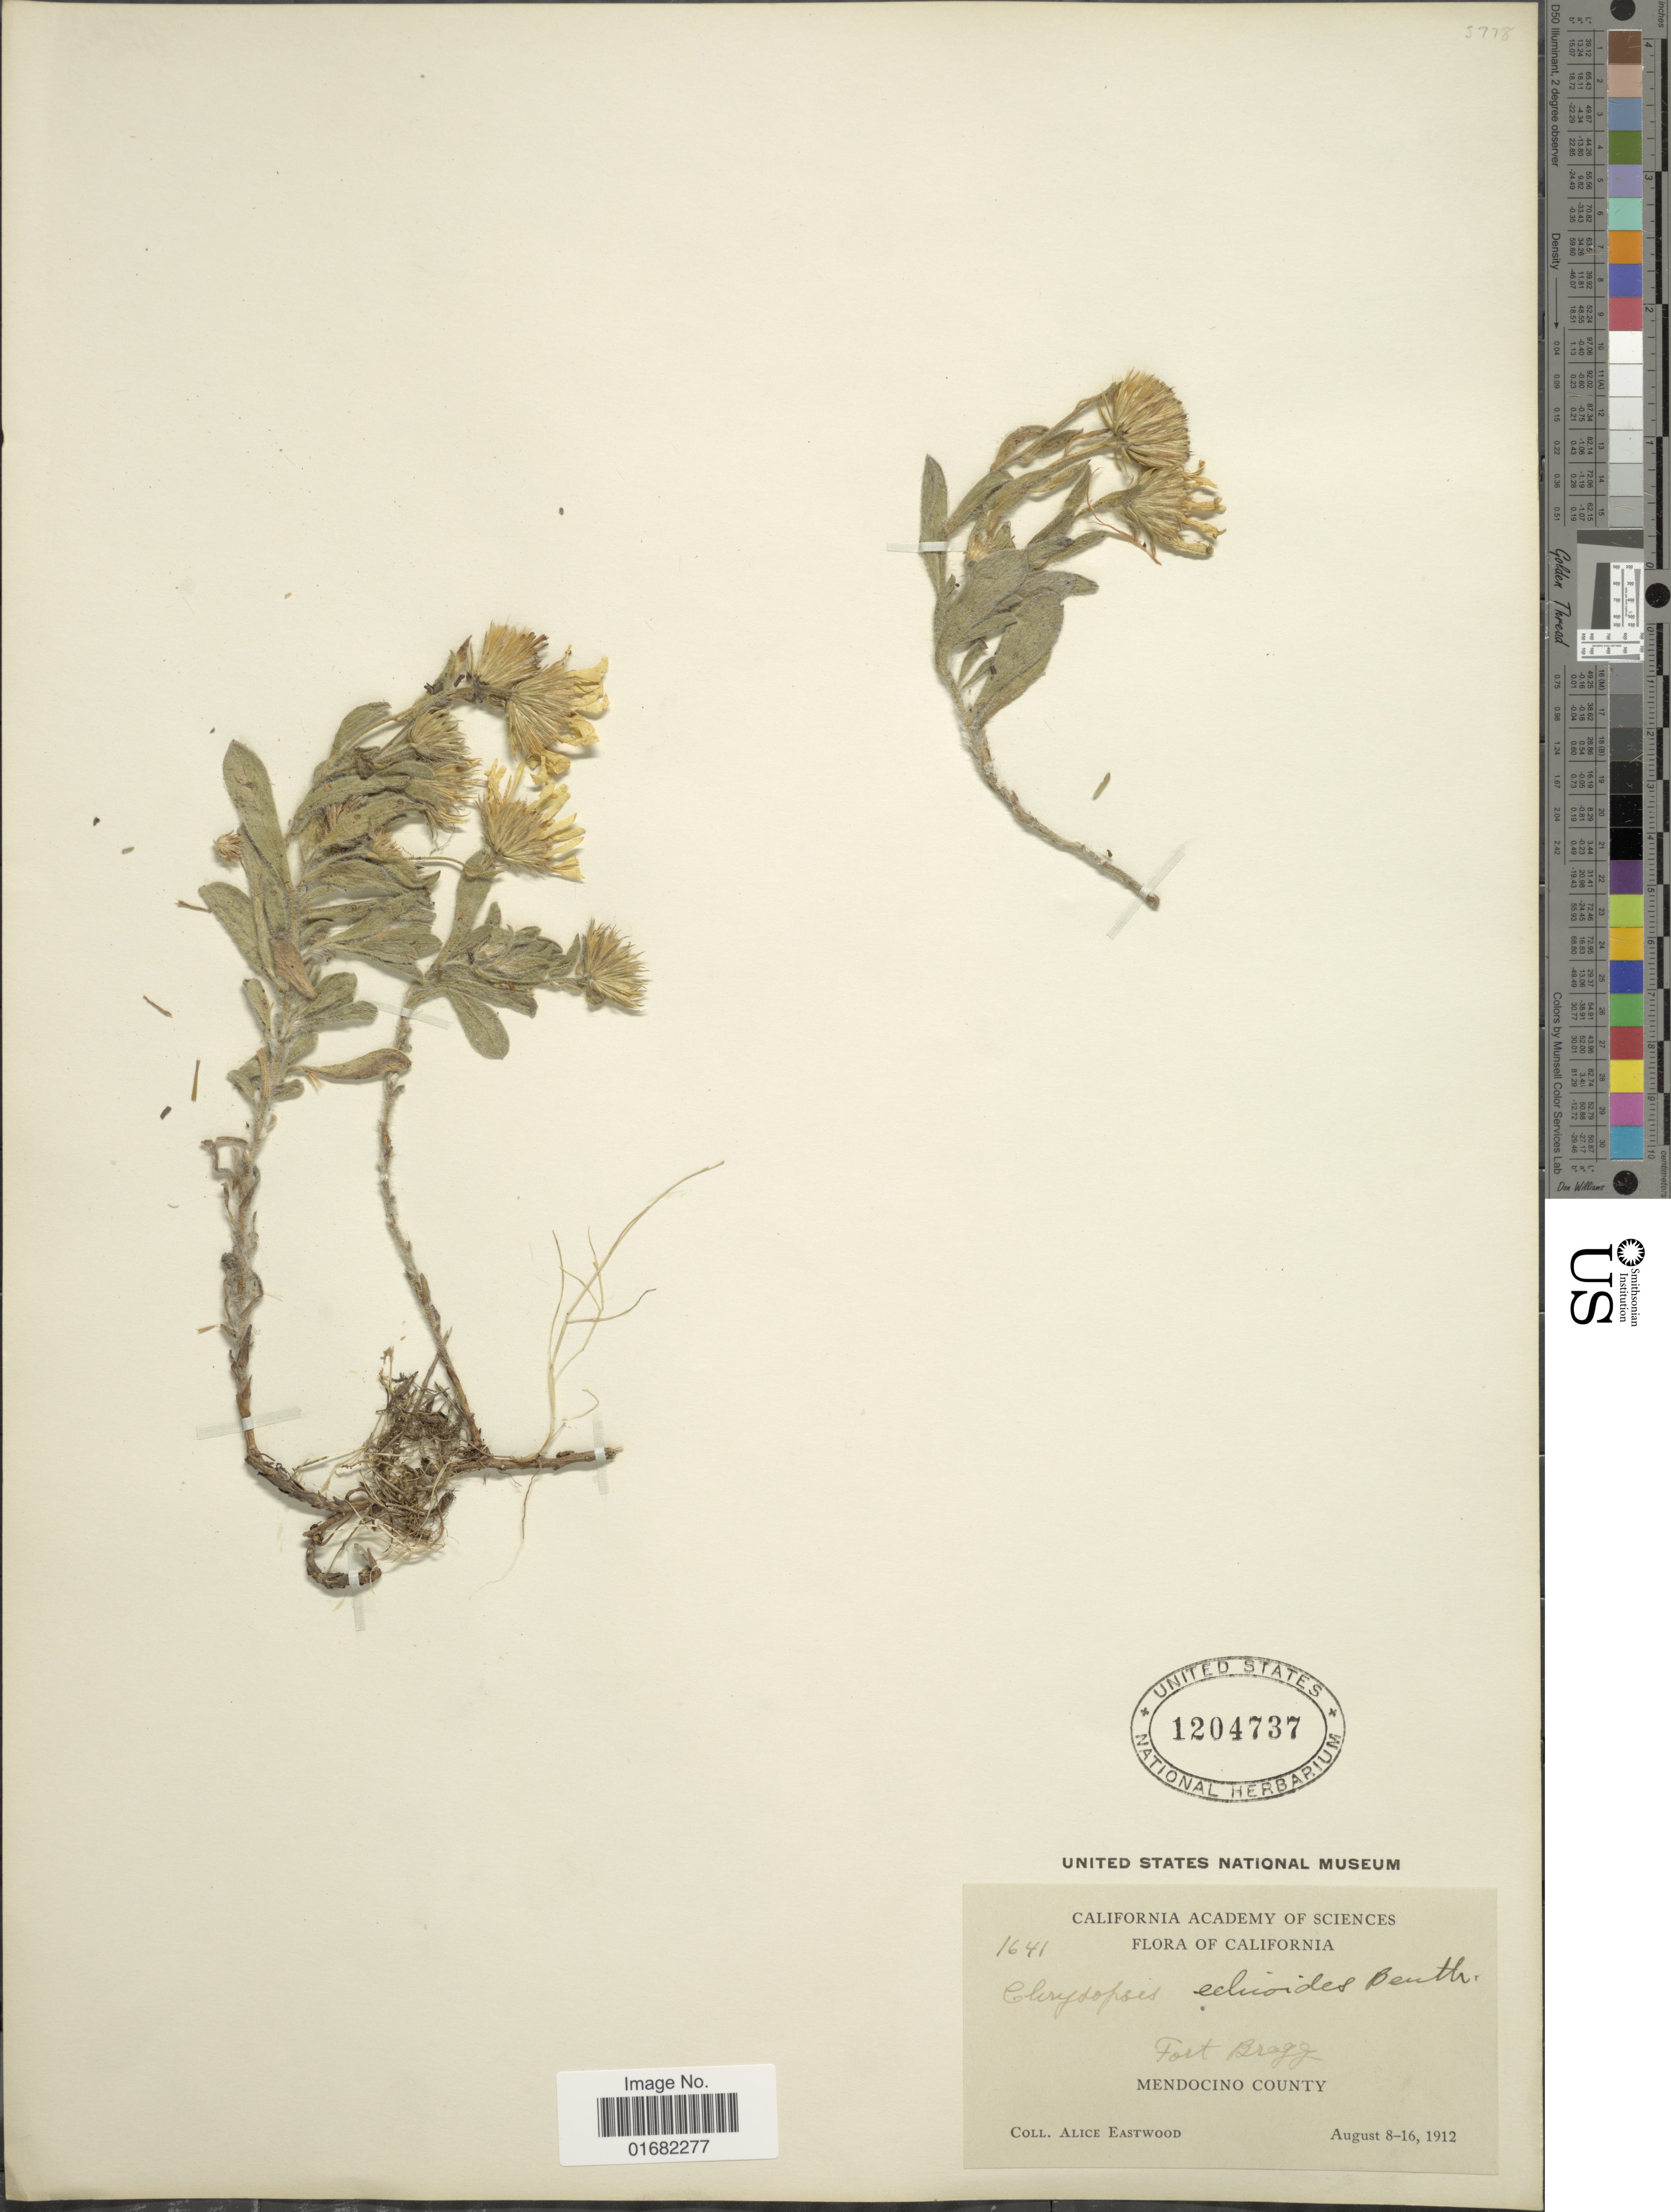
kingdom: Plantae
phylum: Tracheophyta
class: Magnoliopsida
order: Asterales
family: Asteraceae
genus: Heterotheca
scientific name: Heterotheca echioides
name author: (Benth.) Shinners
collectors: A. Eastwood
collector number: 1641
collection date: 1912-08-08/1912-08-16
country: United States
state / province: California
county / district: Mendocino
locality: Fort Bragg. Mendocino County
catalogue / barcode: US 1204737